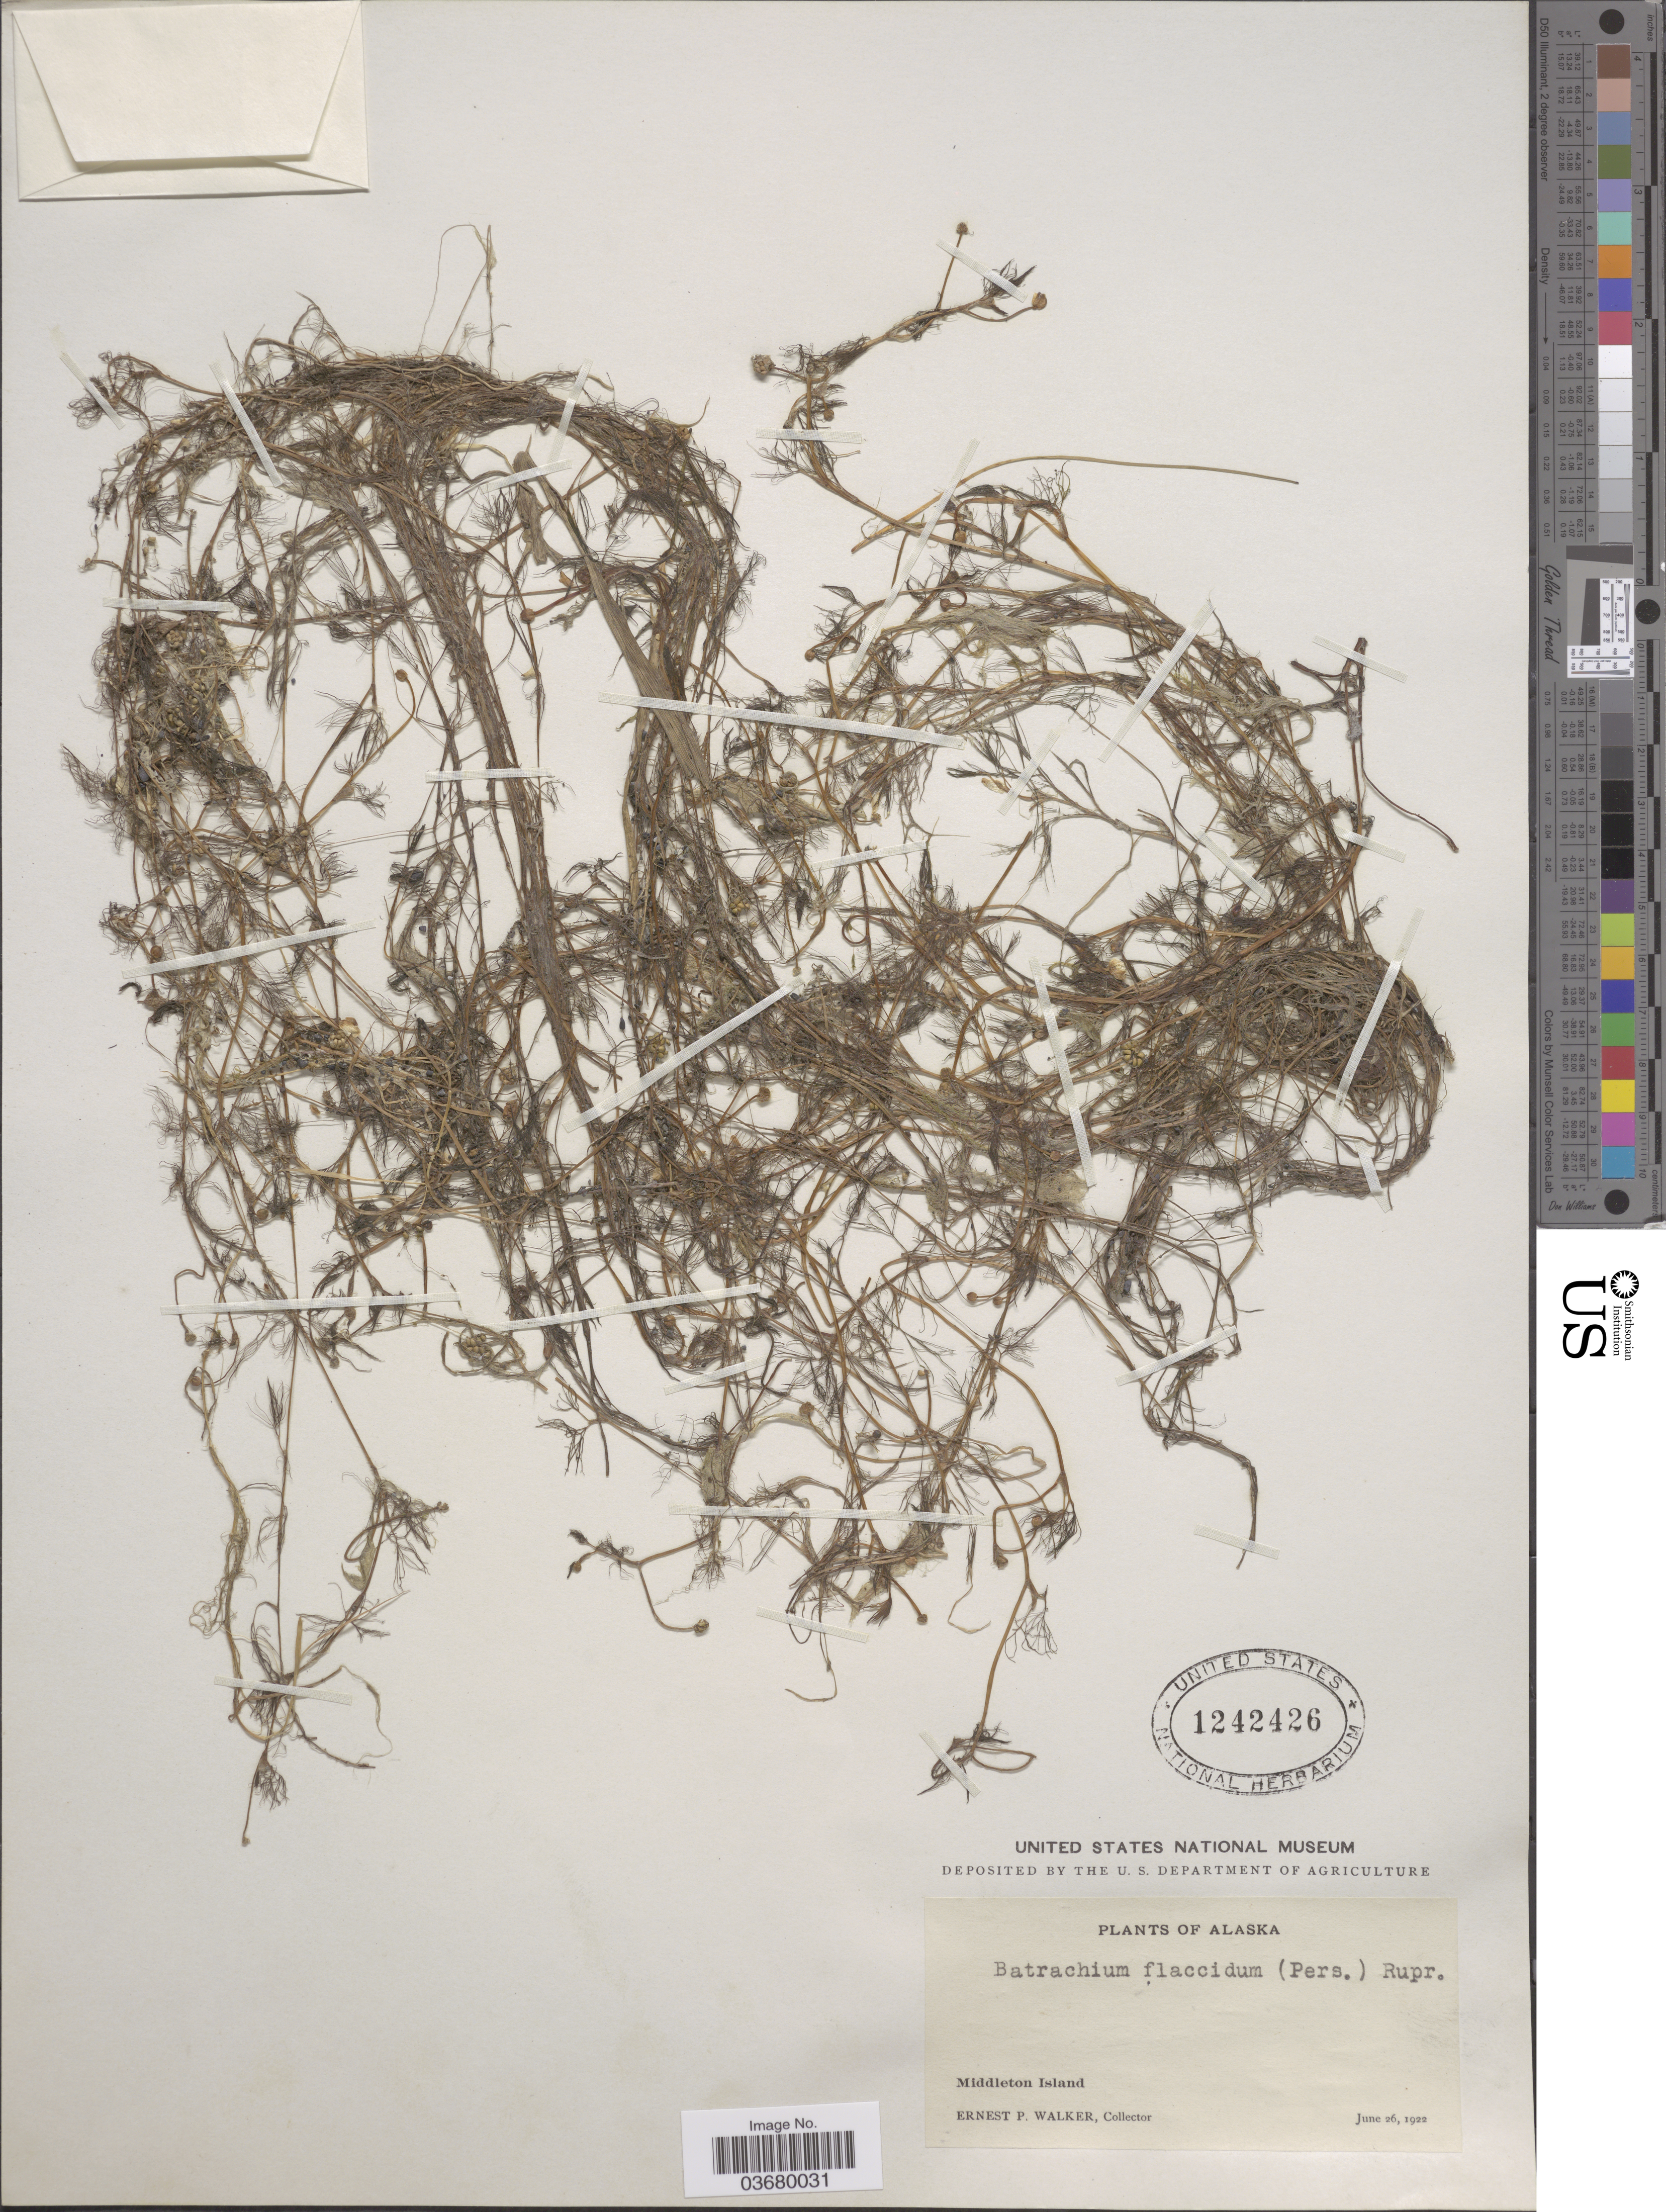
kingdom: Plantae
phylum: Tracheophyta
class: Magnoliopsida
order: Ranunculales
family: Ranunculaceae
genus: Ranunculus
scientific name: Ranunculus trichophyllus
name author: Chaix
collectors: E. P. Walker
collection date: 1922-06-26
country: United States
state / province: Alaska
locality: Middleton Island.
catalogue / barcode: US 1242426